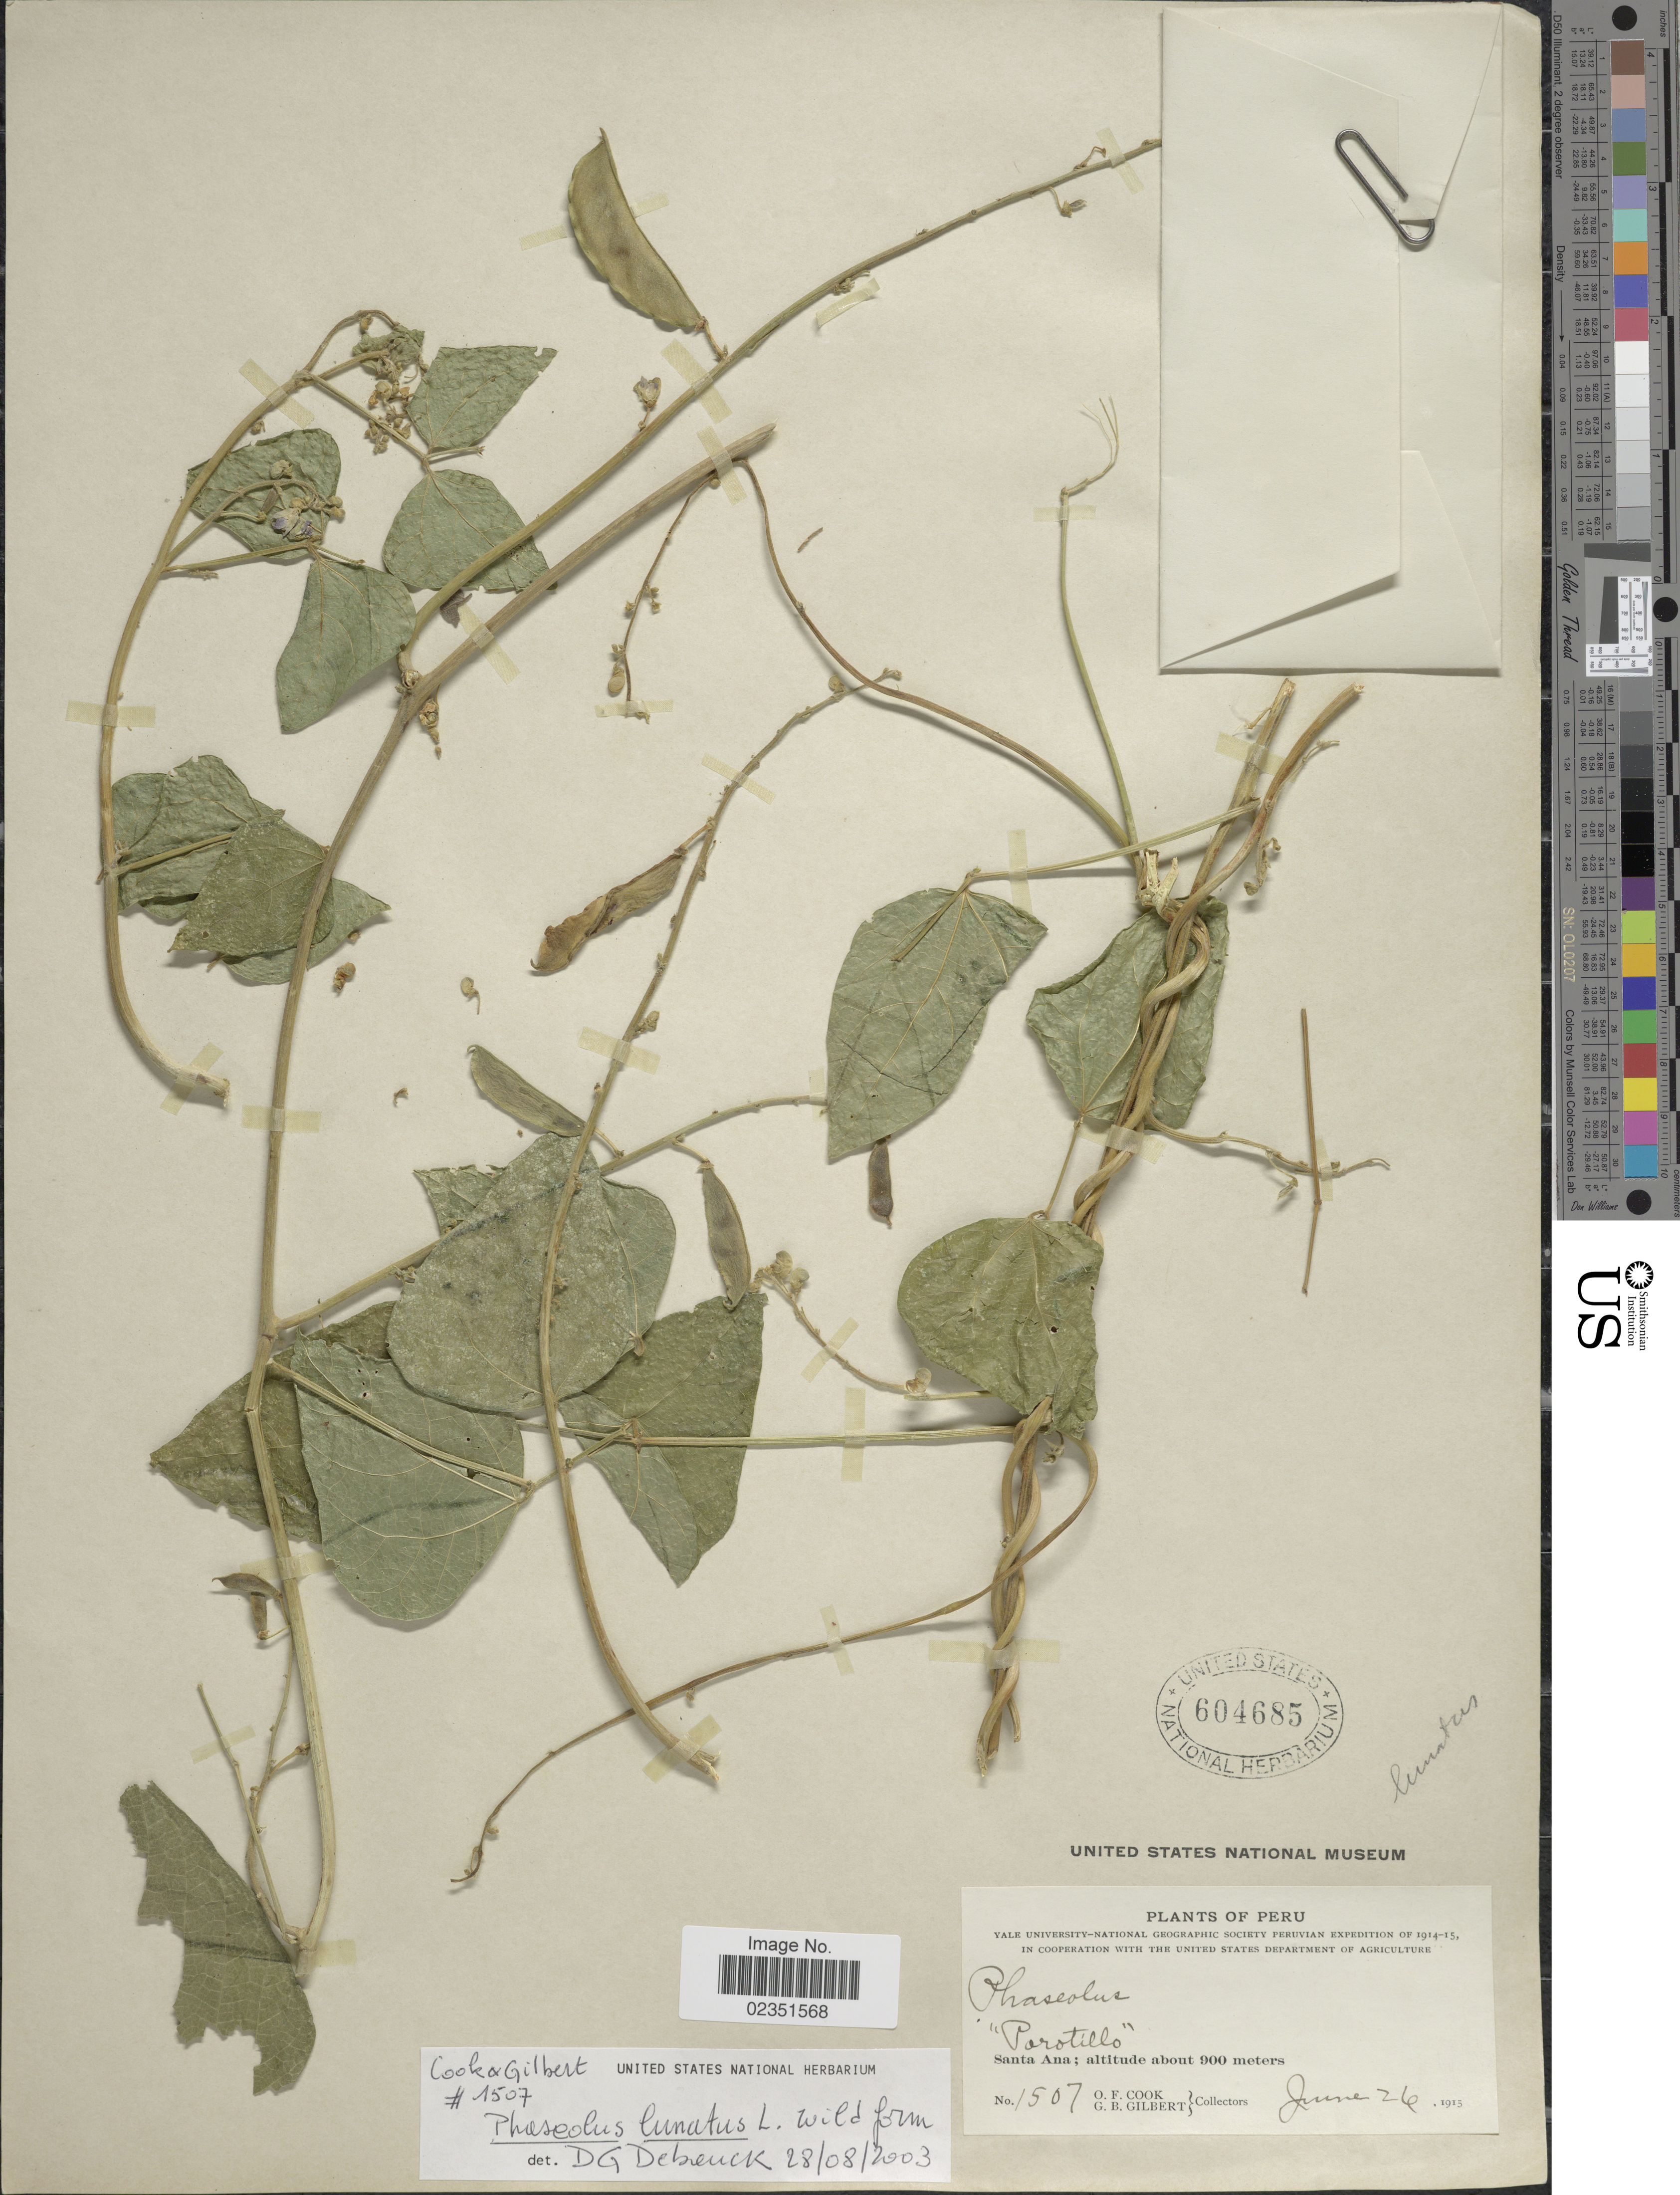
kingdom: Plantae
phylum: Tracheophyta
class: Magnoliopsida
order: Fabales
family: Fabaceae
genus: Phaseolus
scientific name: Phaseolus lunatus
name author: L.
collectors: O. F. Cook & G. B. Gilbert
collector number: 1507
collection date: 1915-06-26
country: Peru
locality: Santa Ana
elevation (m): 900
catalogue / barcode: US 604685